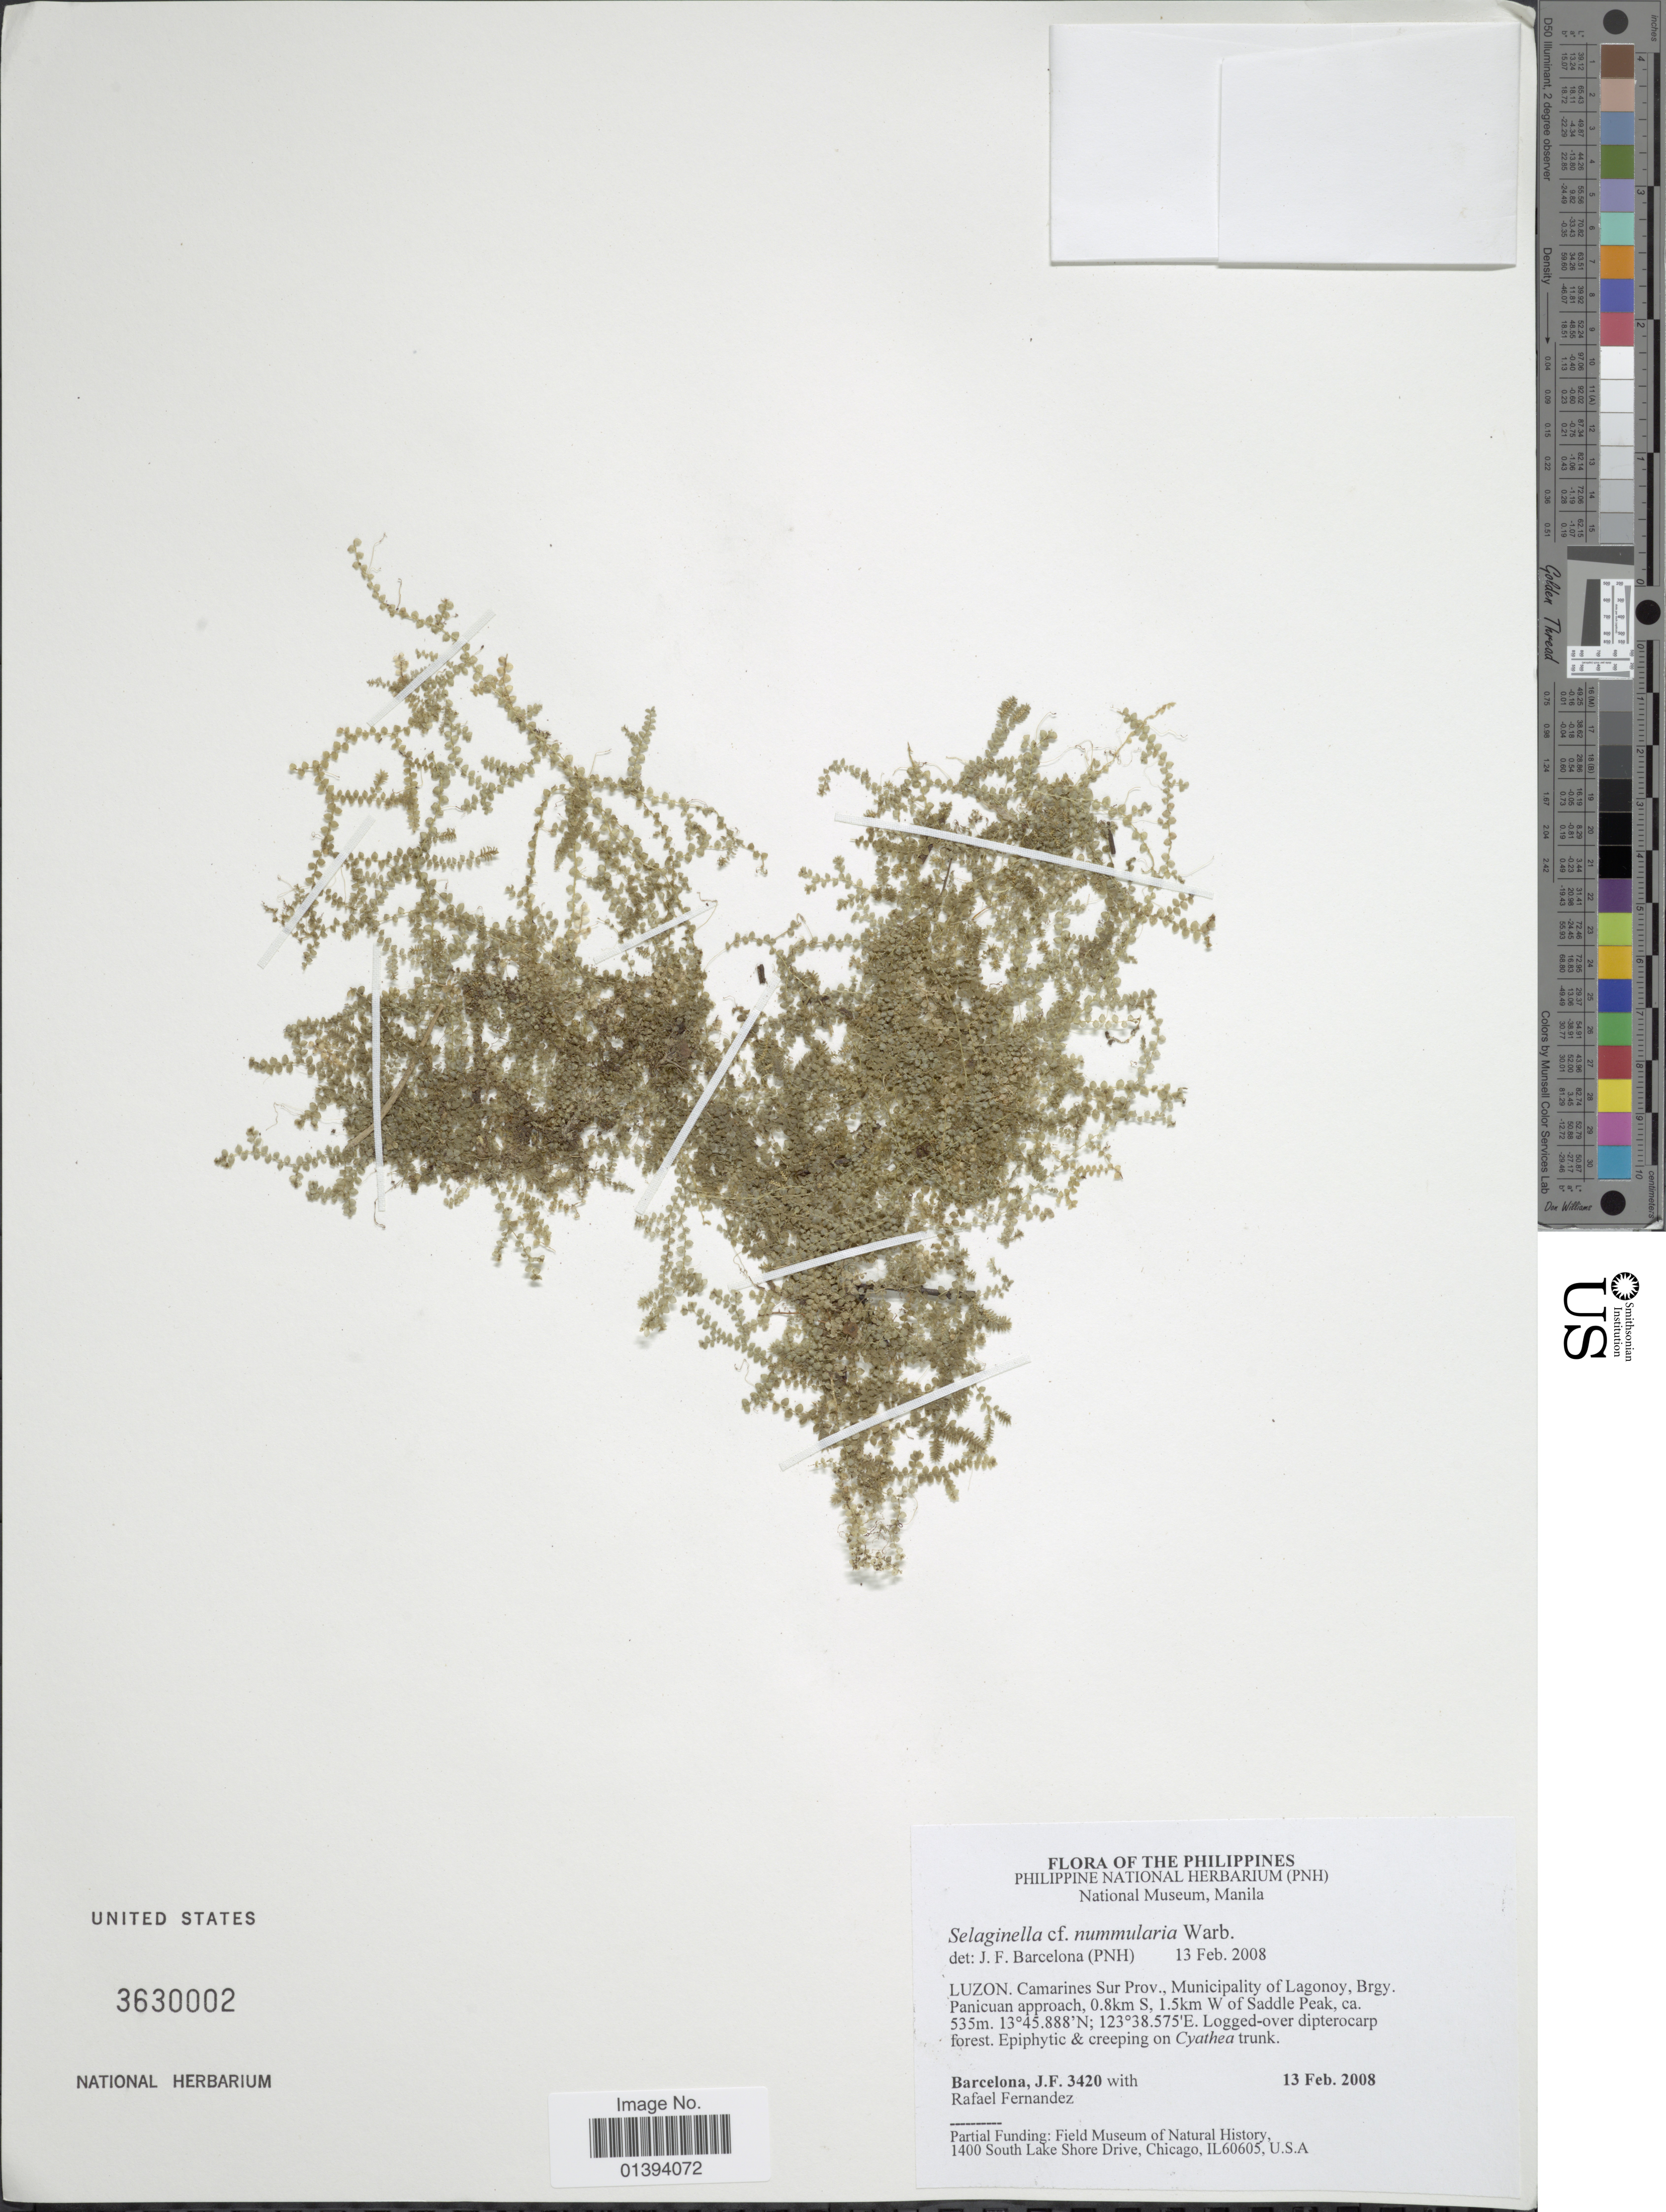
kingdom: Plantae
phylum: Tracheophyta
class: Lycopodiopsida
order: Selaginellales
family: Selaginellaceae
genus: Selaginella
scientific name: Selaginella nummularia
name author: Warb.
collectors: J. F. Barcelona & R. Fernandez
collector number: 3420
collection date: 2008-02-13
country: Philippines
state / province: Central Luzon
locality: Camarines Sur Prov., Municipality of Lagonoy, Brgy, Panicuan approach, 0.8km S, 1.5km W of Saddle Park,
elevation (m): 535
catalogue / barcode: US 3630002